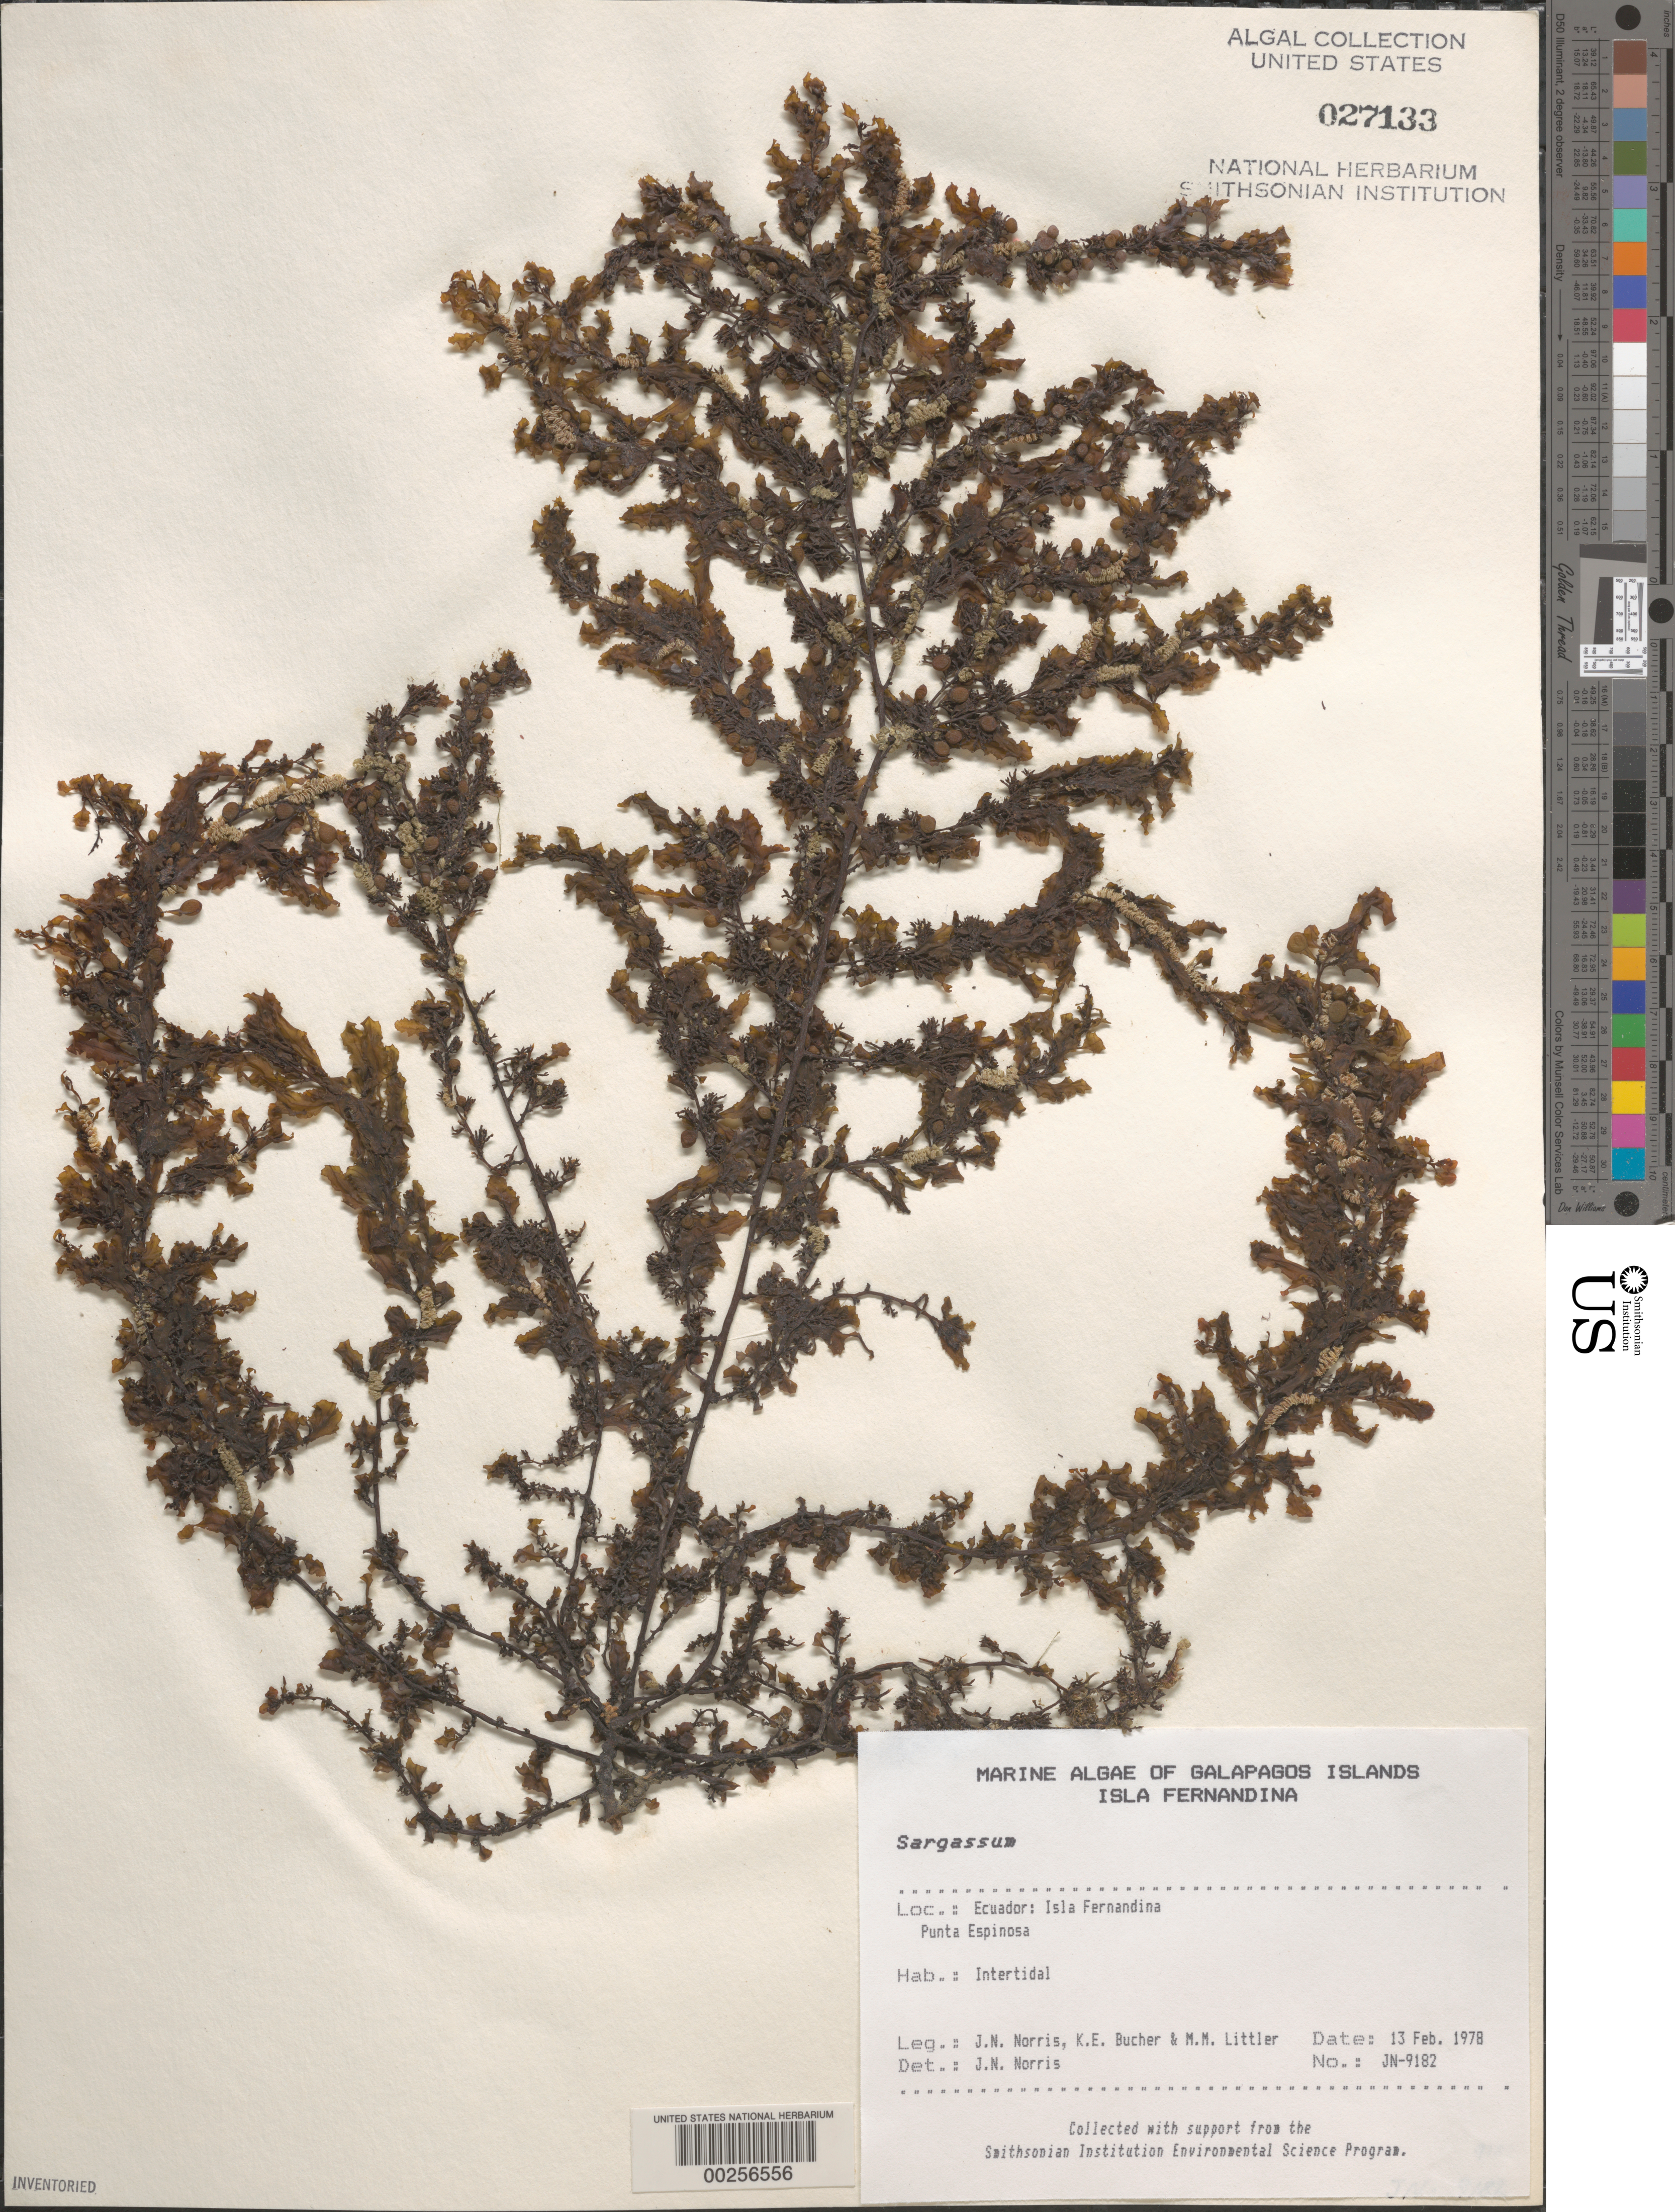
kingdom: Chromista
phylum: Ochrophyta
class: Phaeophyceae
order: Fucales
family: Sargassaceae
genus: Sargassum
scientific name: Sargassum sp.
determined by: Norris, James N.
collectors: J. N. Norris, K. E. Bucher & M. M. Littler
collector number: JN-9182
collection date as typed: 13 Feb 1978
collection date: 1978-02-13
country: Ecuador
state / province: Colón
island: Fernandina [Narborough]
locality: Punta Espinosa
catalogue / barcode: US 27133